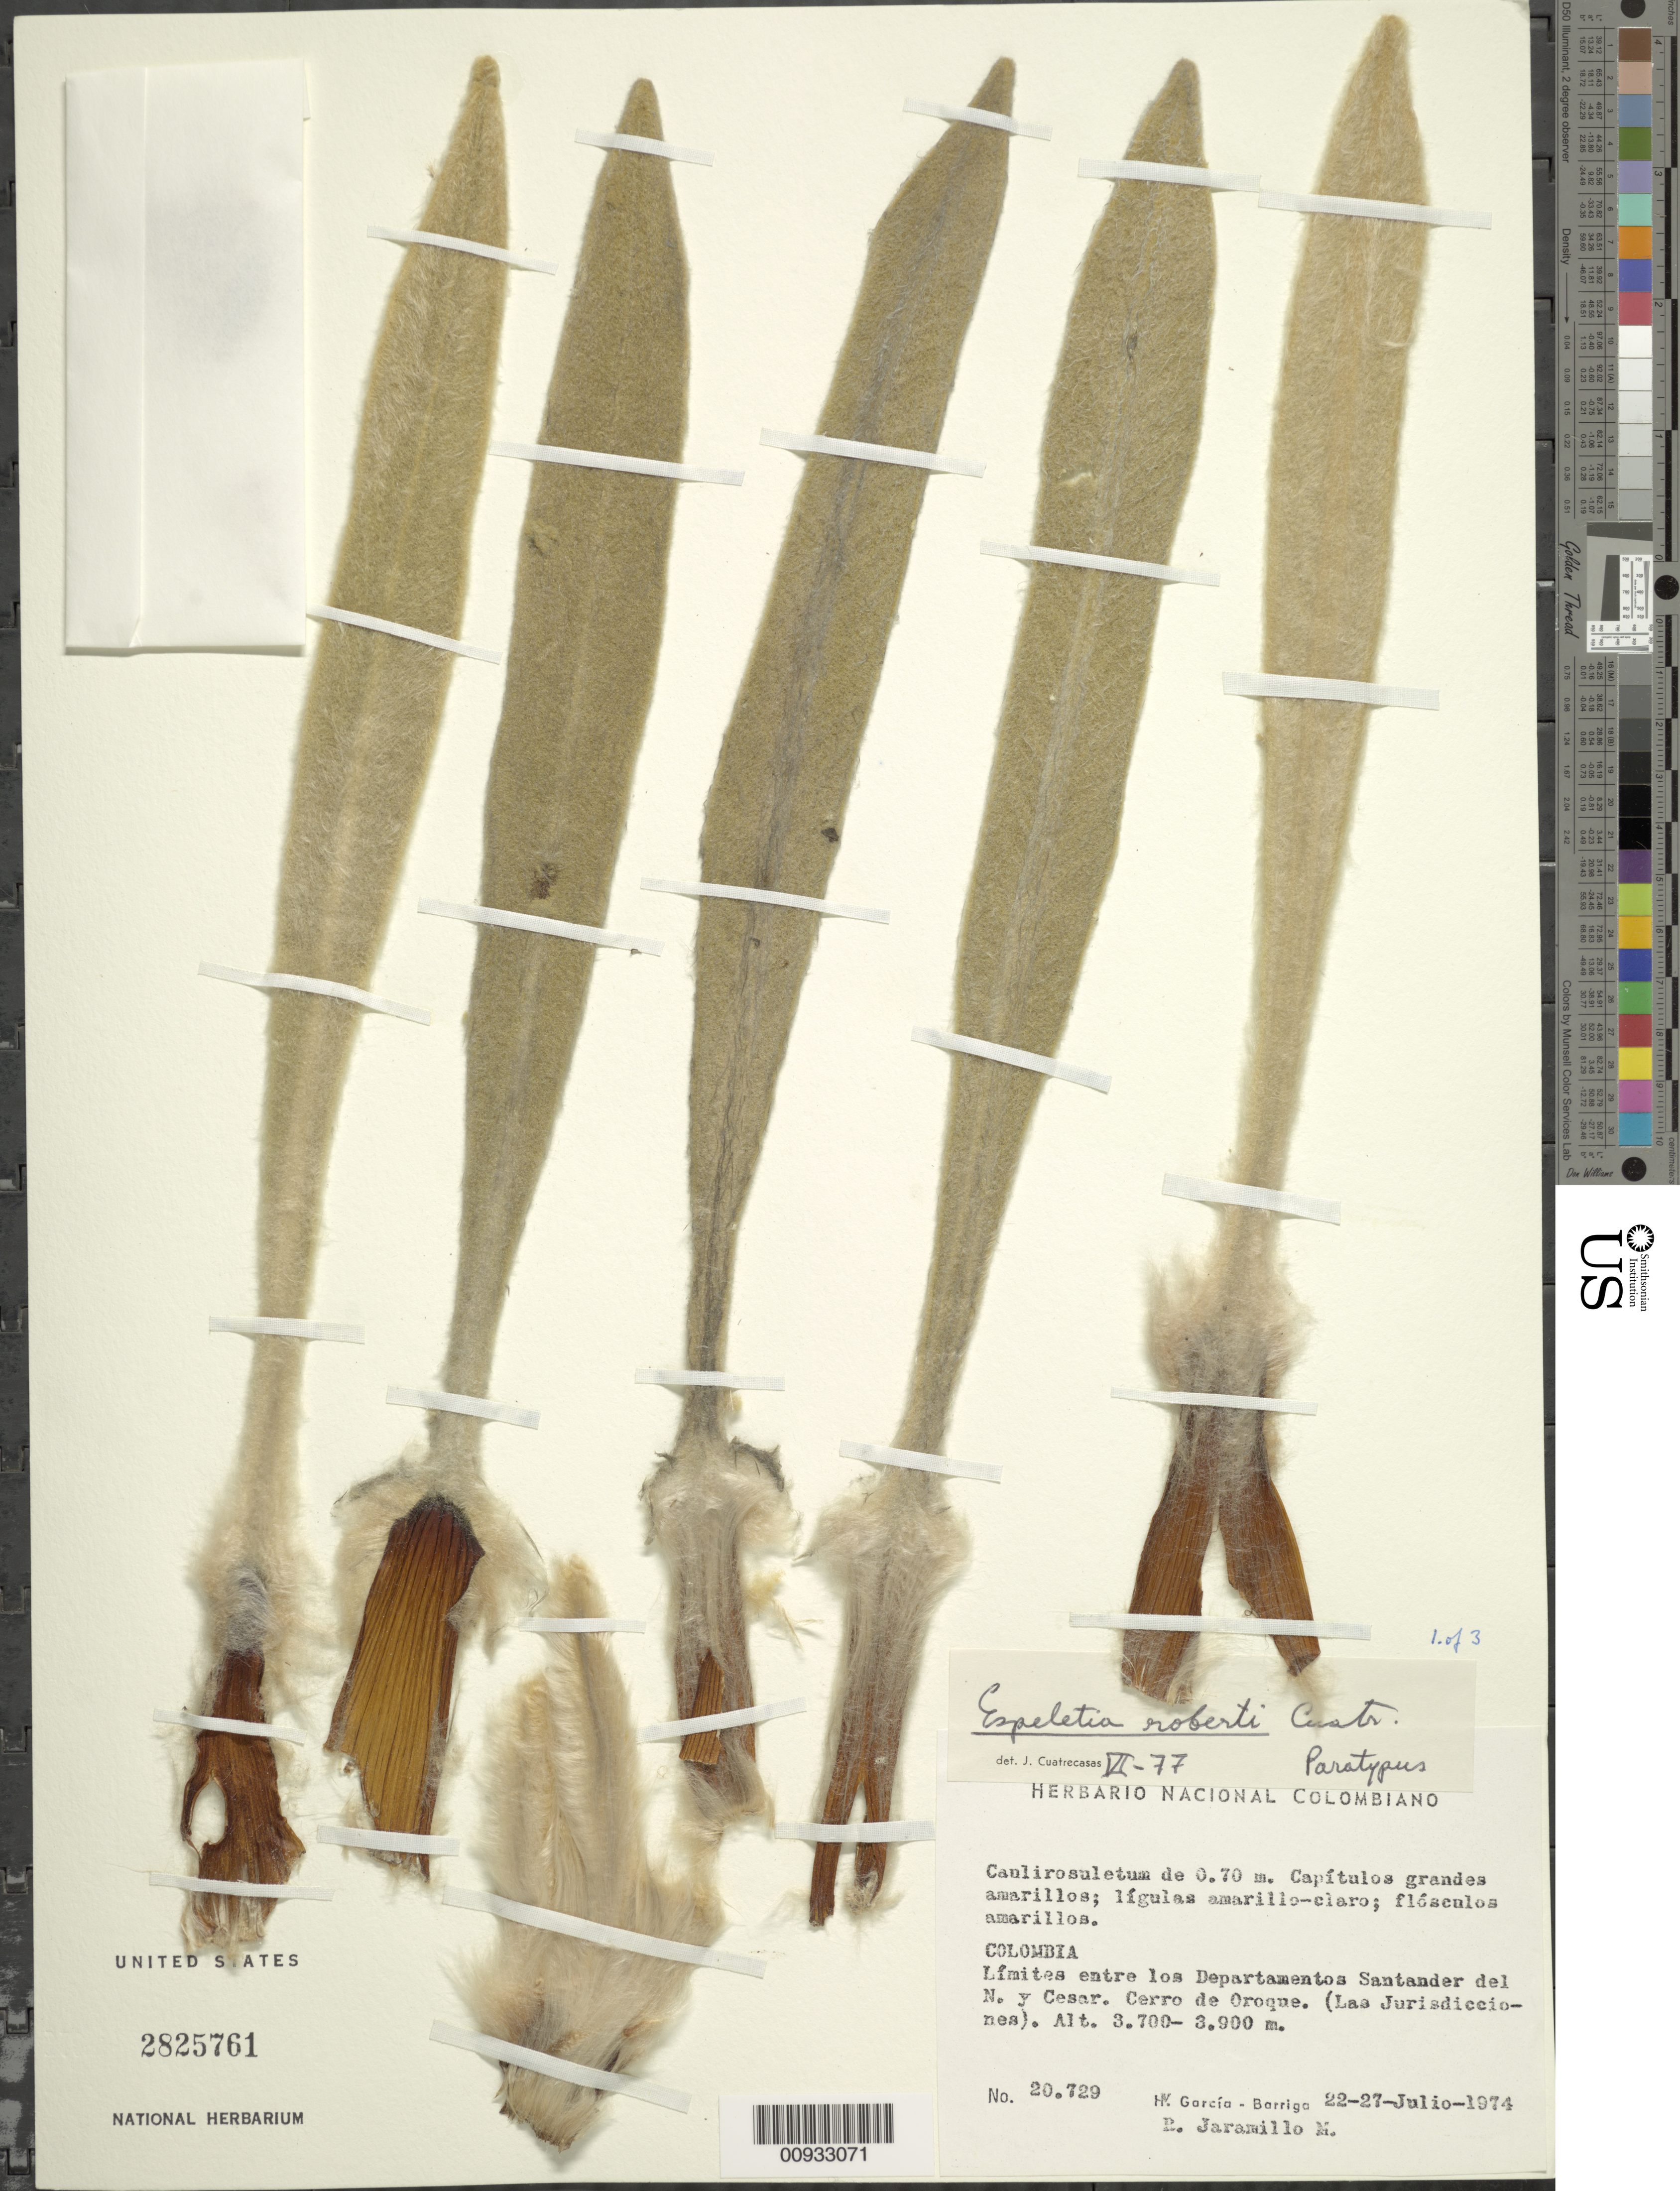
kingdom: Plantae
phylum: Tracheophyta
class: Magnoliopsida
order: Asterales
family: Asteraceae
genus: Espeletia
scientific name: Espeletia robertii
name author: Cuatrec.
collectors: H. García Barriga & R. Jaramillo M.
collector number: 20729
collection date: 1974-07-22/1974-07-27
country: Colombia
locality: Limites entre los Departamentos Santander del N. y Cesar, Cerro de Oroque (Las Jurisdicciones)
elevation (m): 3700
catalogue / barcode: US 2825761